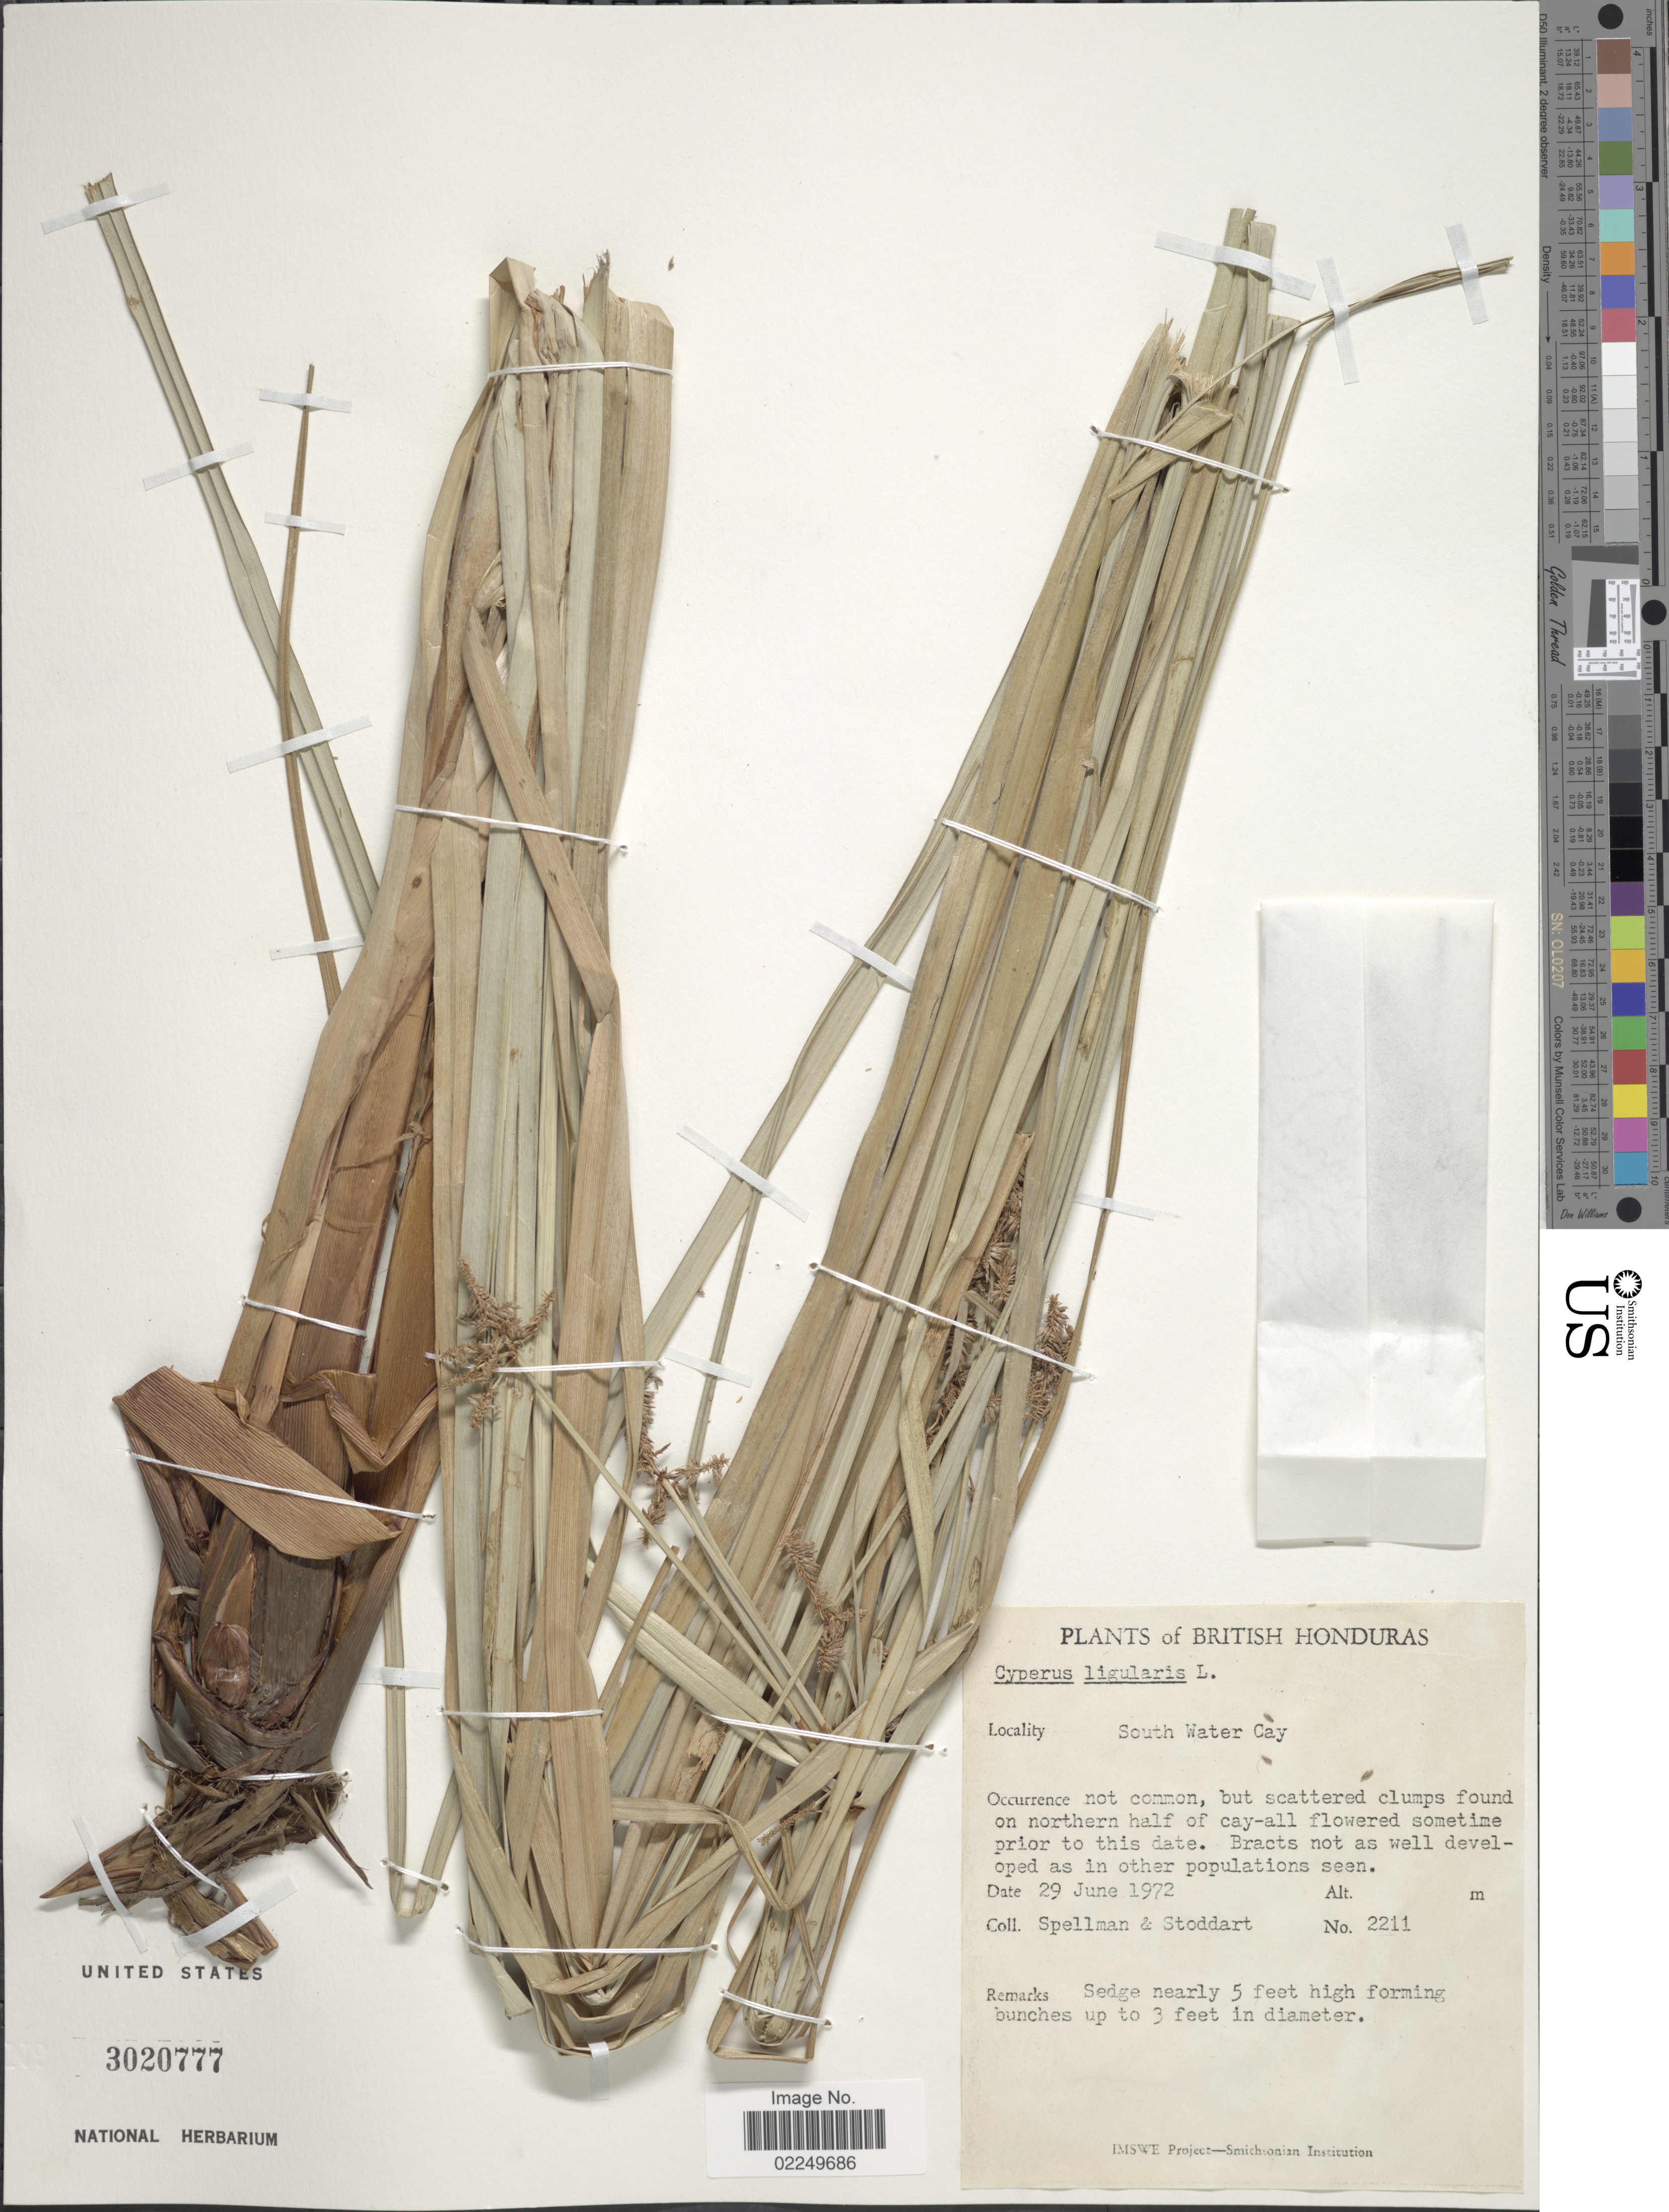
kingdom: Plantae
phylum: Tracheophyta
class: Liliopsida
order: Poales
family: Cyperaceae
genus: Cyperus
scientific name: Cyperus ligularis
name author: L.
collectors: Spellman, -- & -. Stoddart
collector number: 2211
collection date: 1972-06-29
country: Belize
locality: South Water Cay, British Honduras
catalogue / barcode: US 3020777